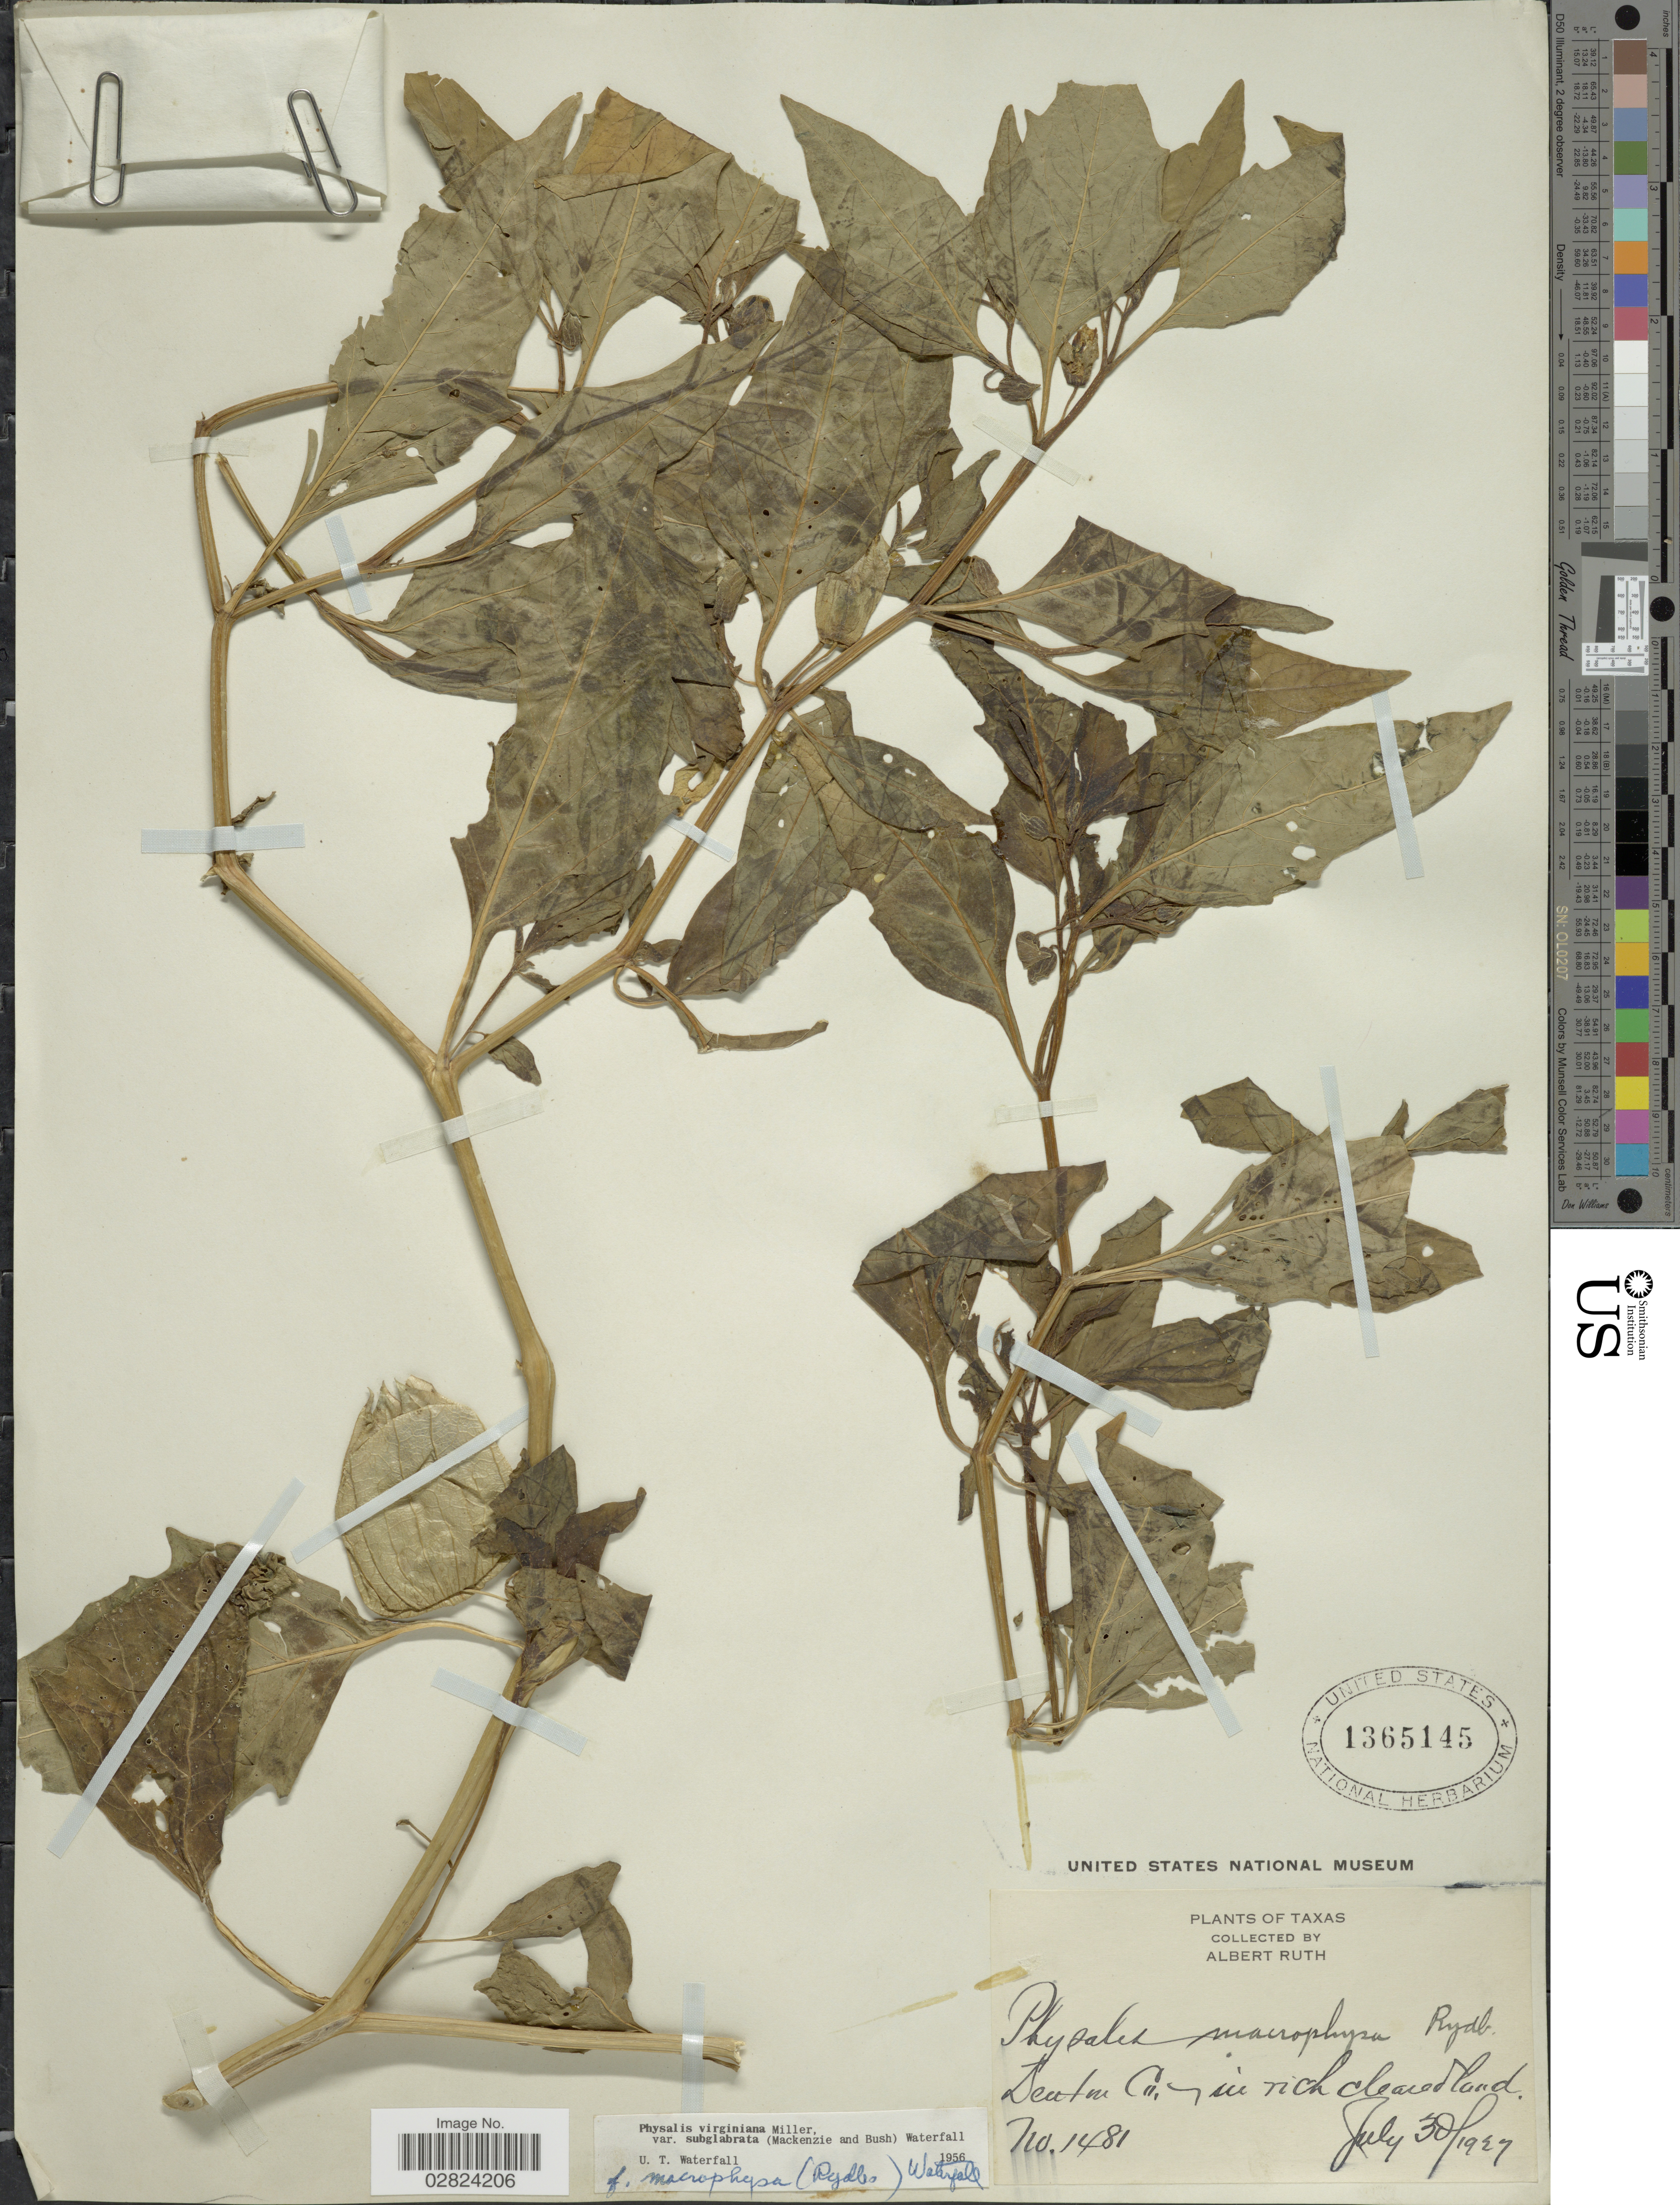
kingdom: Plantae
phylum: Tracheophyta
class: Magnoliopsida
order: Solanales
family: Solanaceae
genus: Physalis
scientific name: Physalis subglabrata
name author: Mack. & Bush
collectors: A. Ruth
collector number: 1481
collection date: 1949-07-30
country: United States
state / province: Texas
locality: Denton Co.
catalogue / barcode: US 1365145